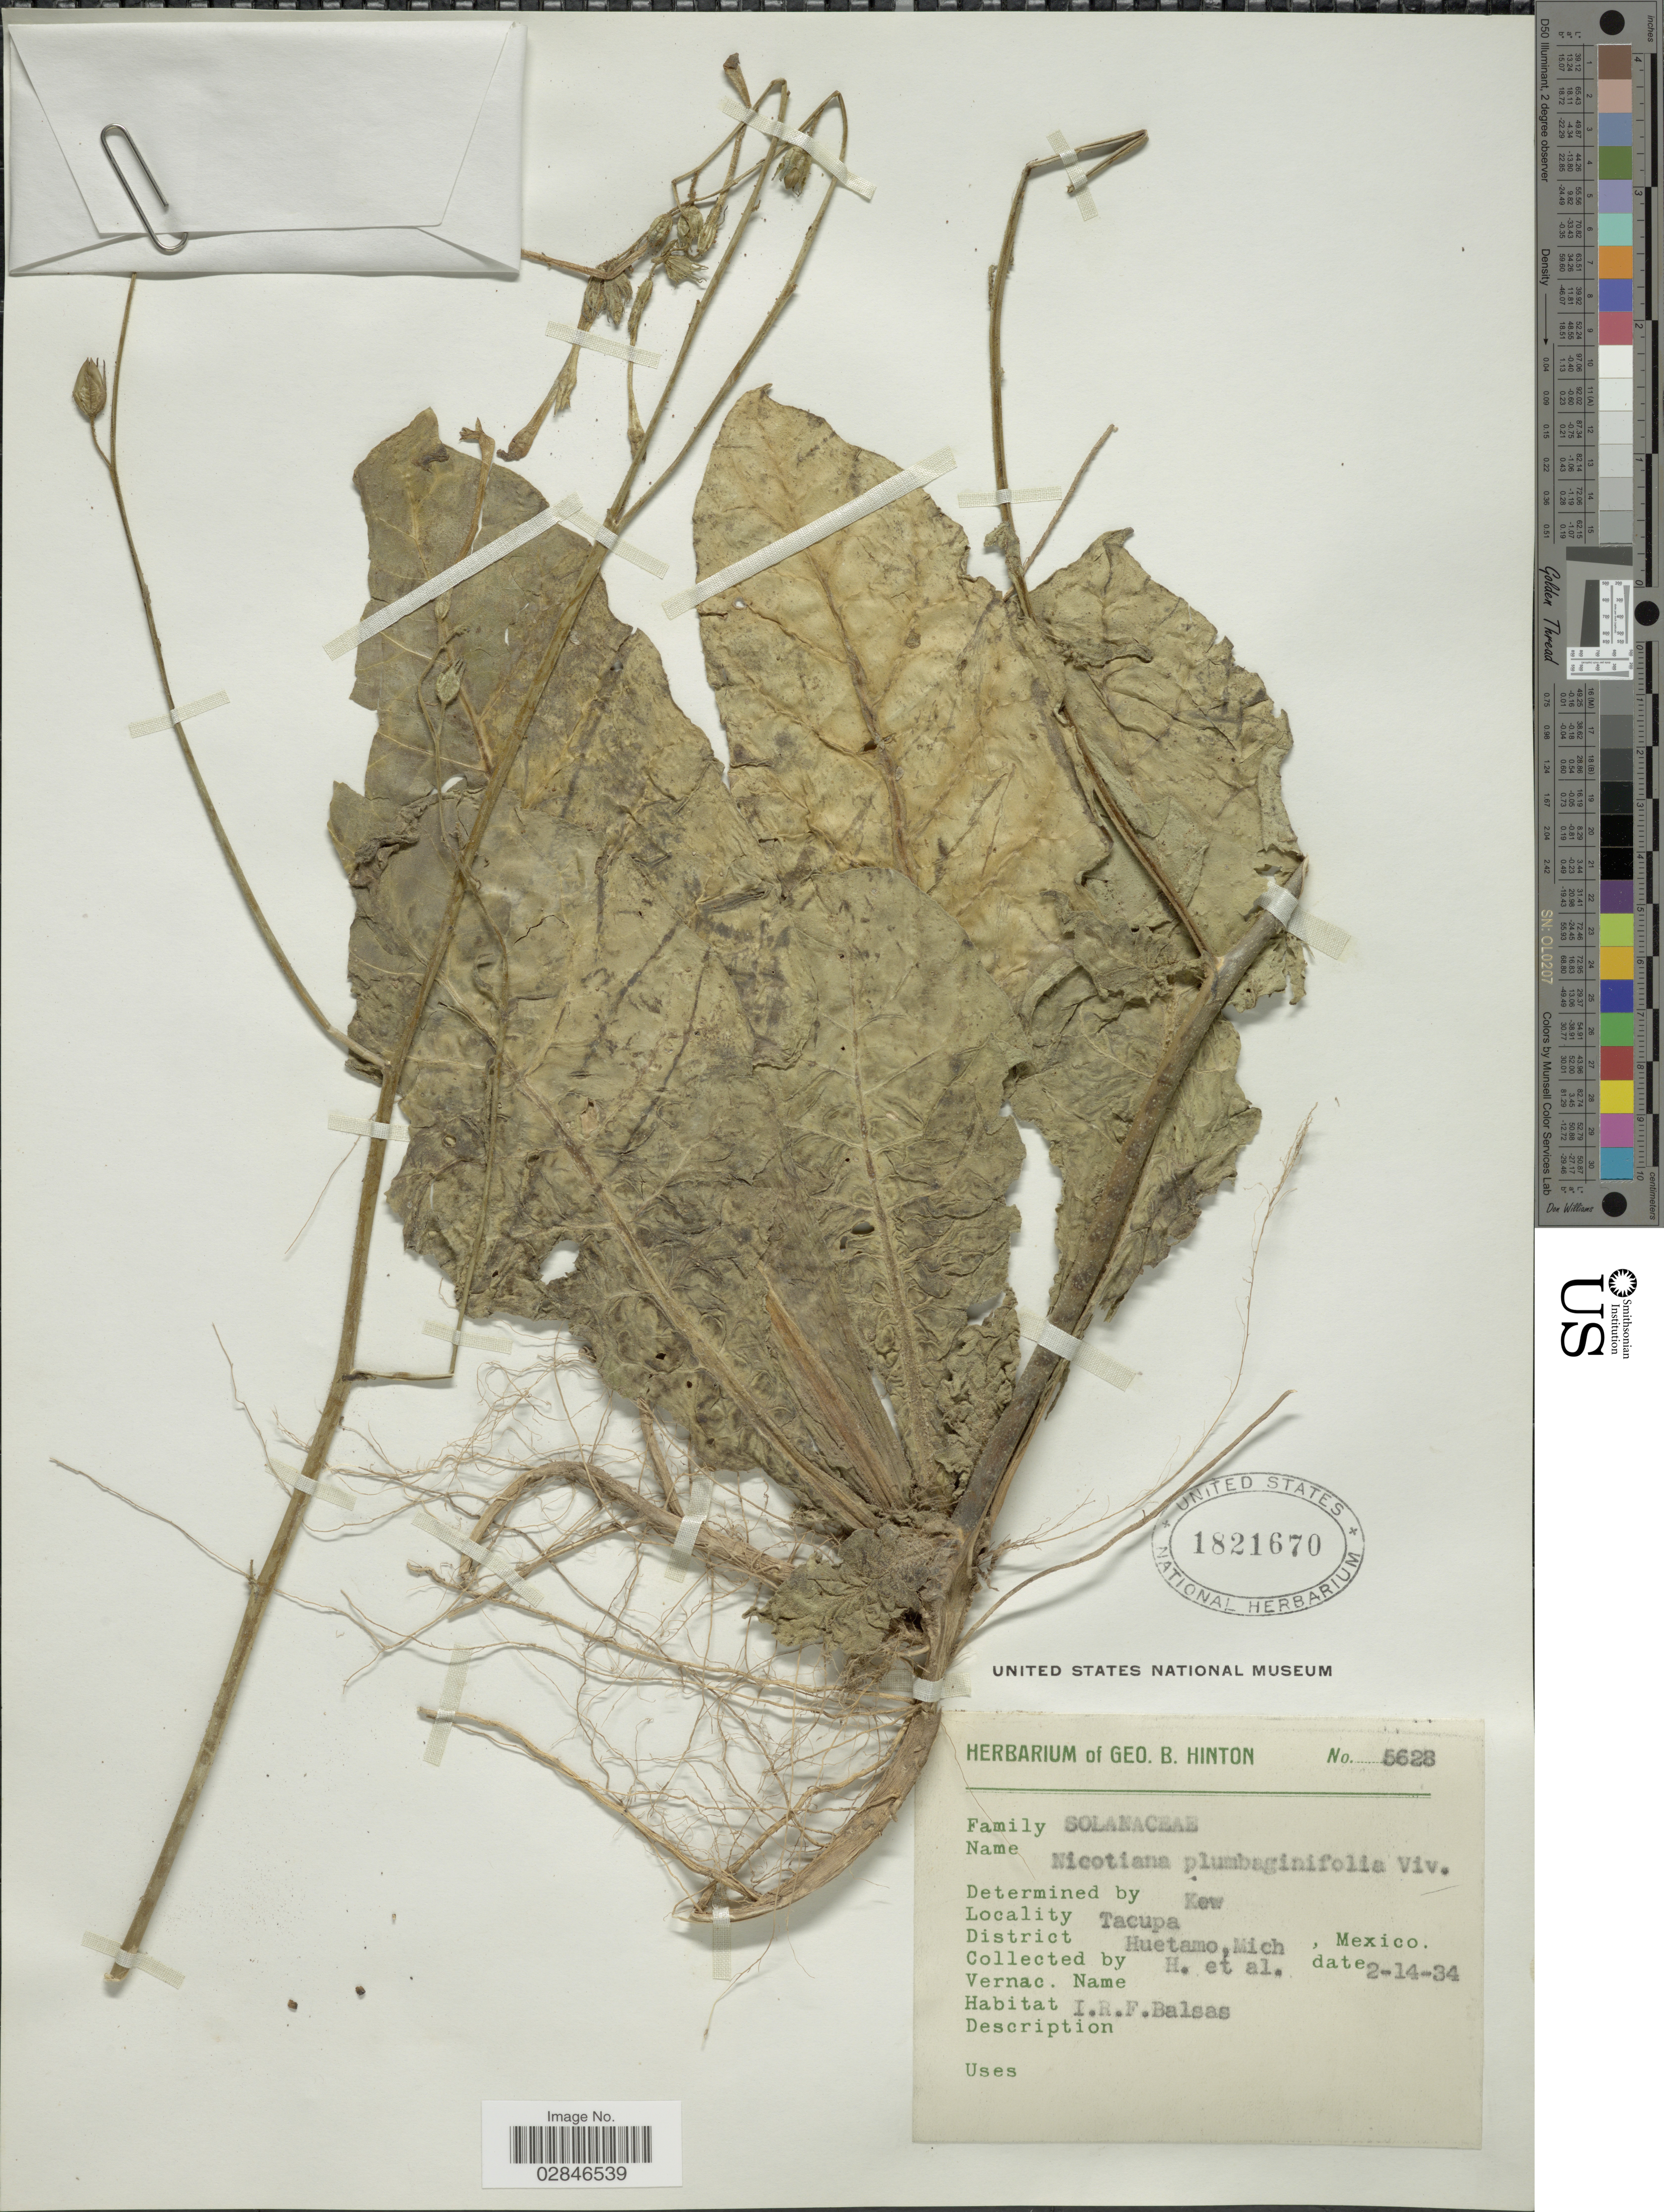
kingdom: Plantae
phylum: Tracheophyta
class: Magnoliopsida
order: Solanales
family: Solanaceae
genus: Nicotiana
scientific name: Nicotiana plumbaginifolia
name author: Viv.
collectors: G. B. Hinton & et al.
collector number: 5628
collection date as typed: Transcribed d/m/y: 14/2/34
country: Mexico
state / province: Michoacán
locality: Tacupa, District Huetamo.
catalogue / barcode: US 1821670